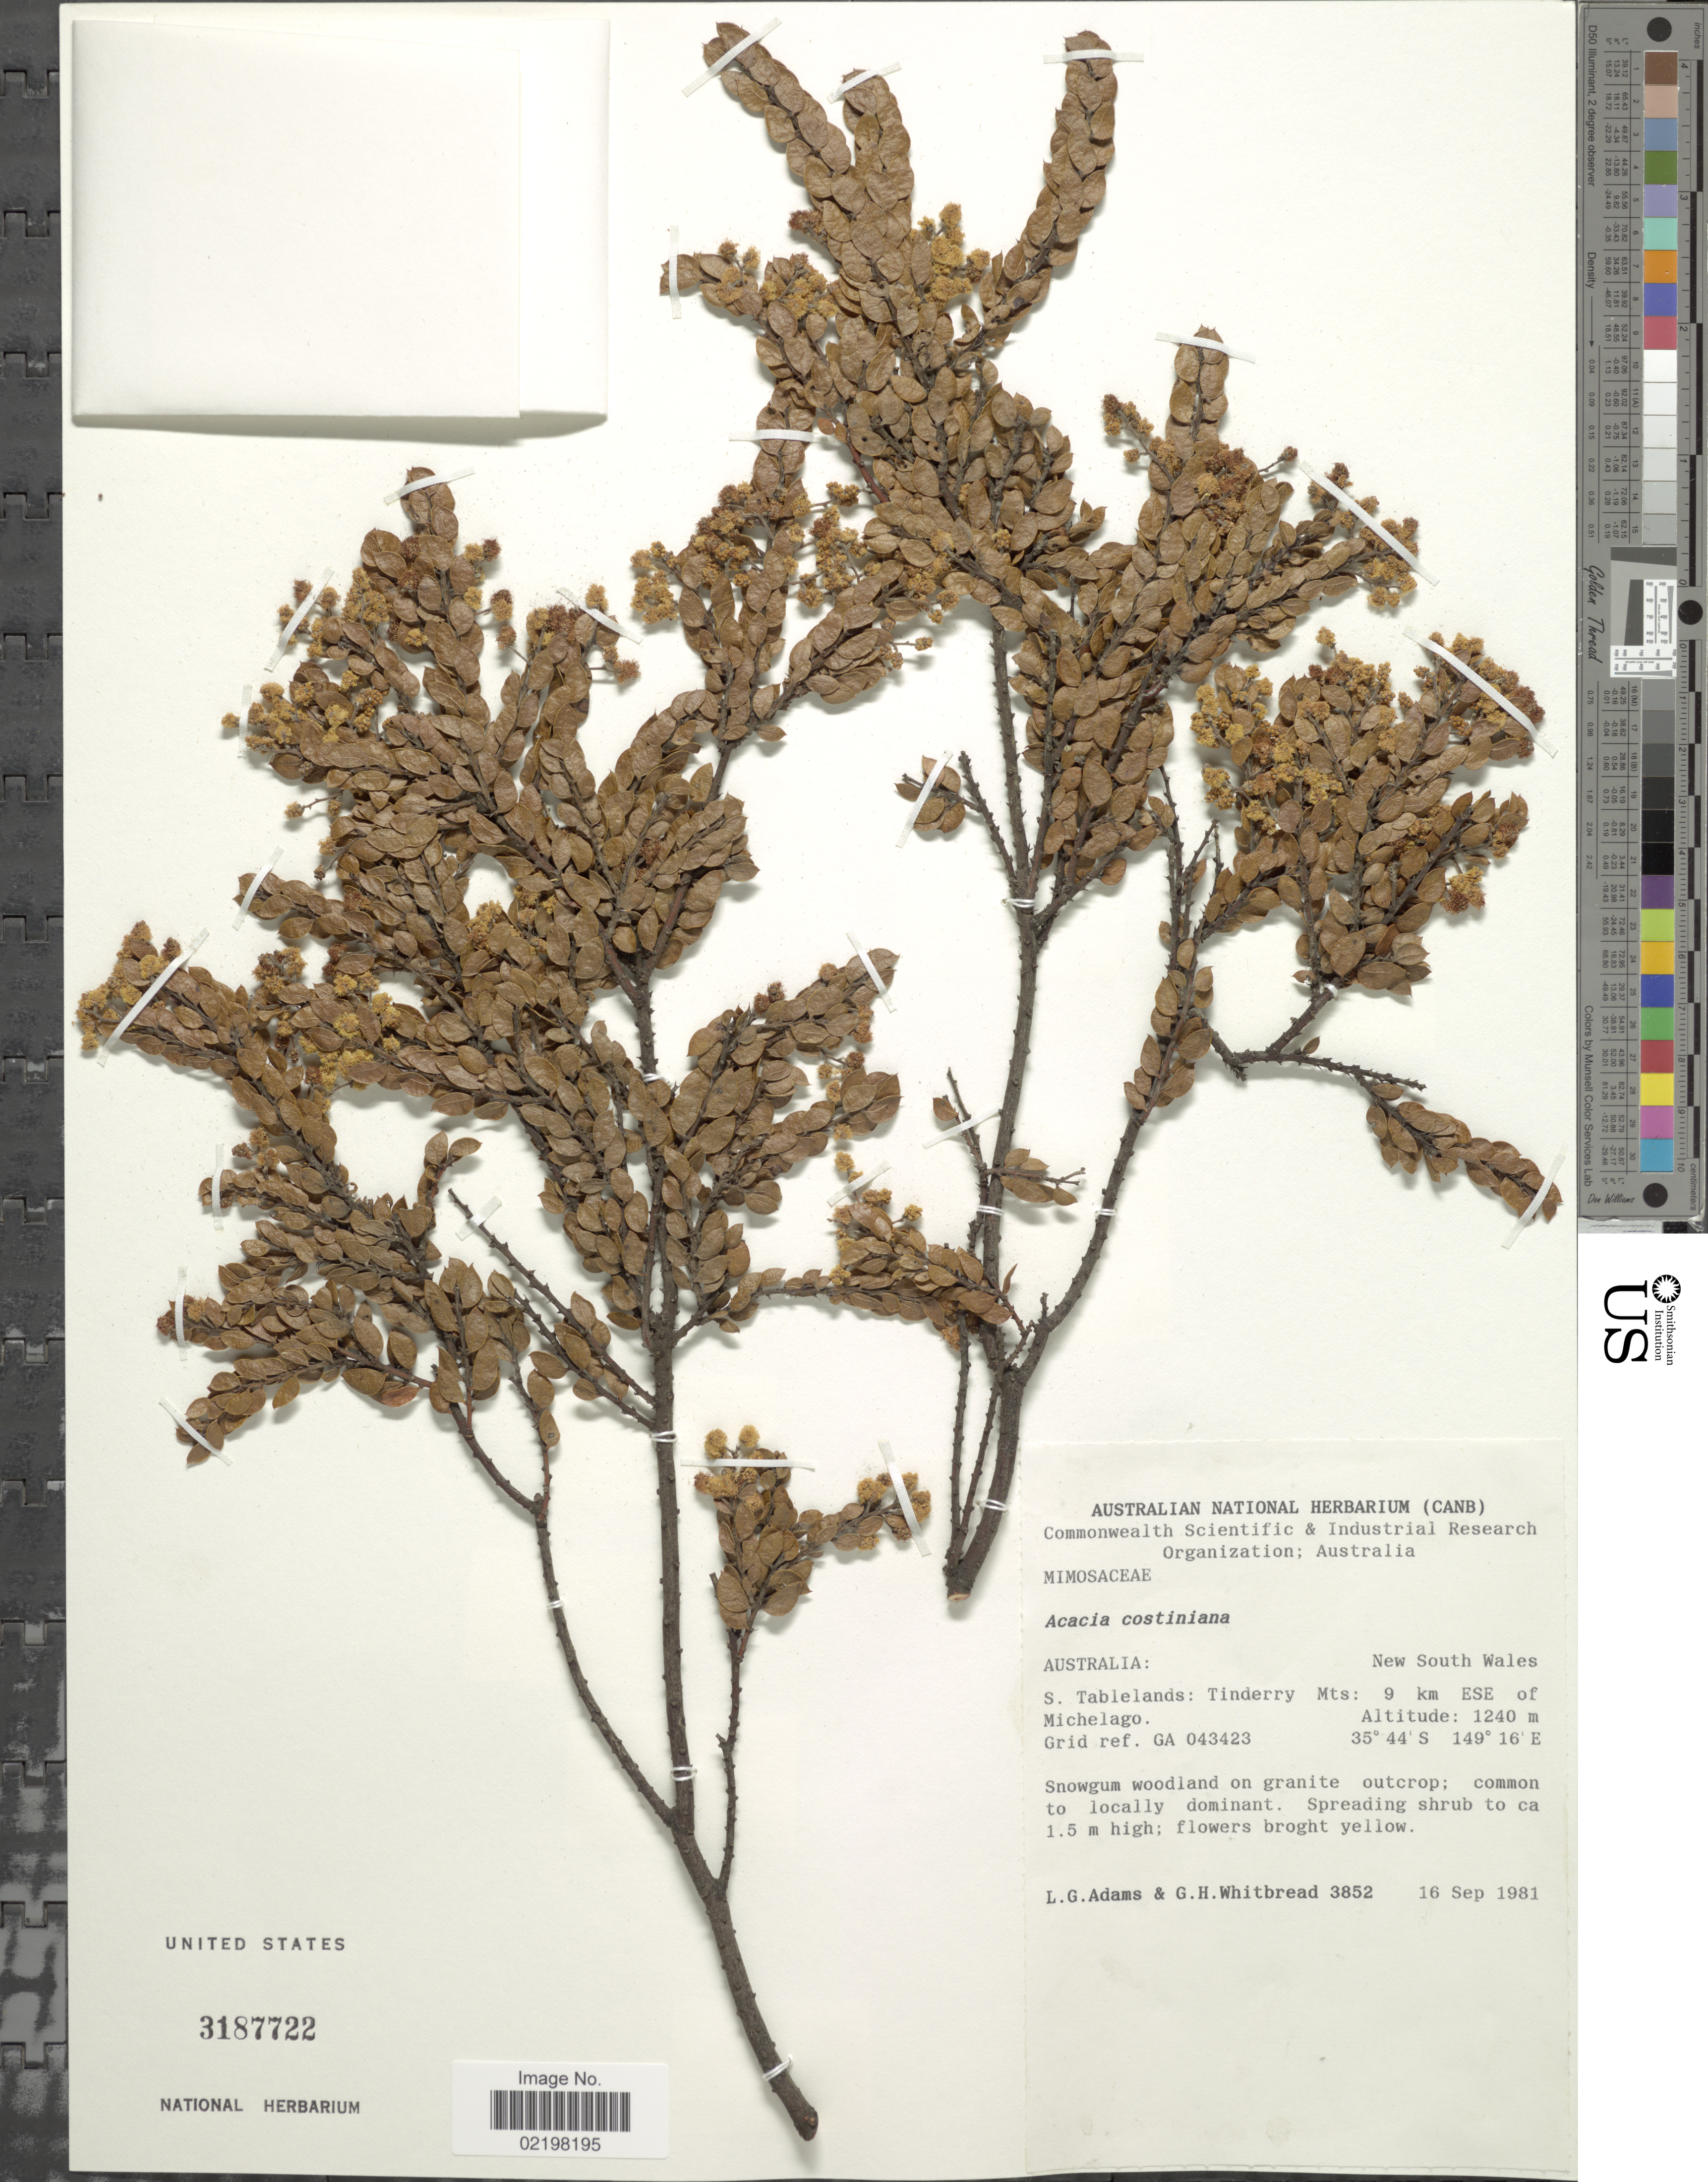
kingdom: Plantae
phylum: Tracheophyta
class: Magnoliopsida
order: Fabales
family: Fabaceae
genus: Acacia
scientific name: Acacia costiniana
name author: Tindale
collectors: L. G. Adams & G. Whitbread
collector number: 3852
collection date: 1981-09-16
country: Australia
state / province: New South Wales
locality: S. Tablelands: Tinderry Mts: 9 km ESE of Michelago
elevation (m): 1240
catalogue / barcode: US 3187722